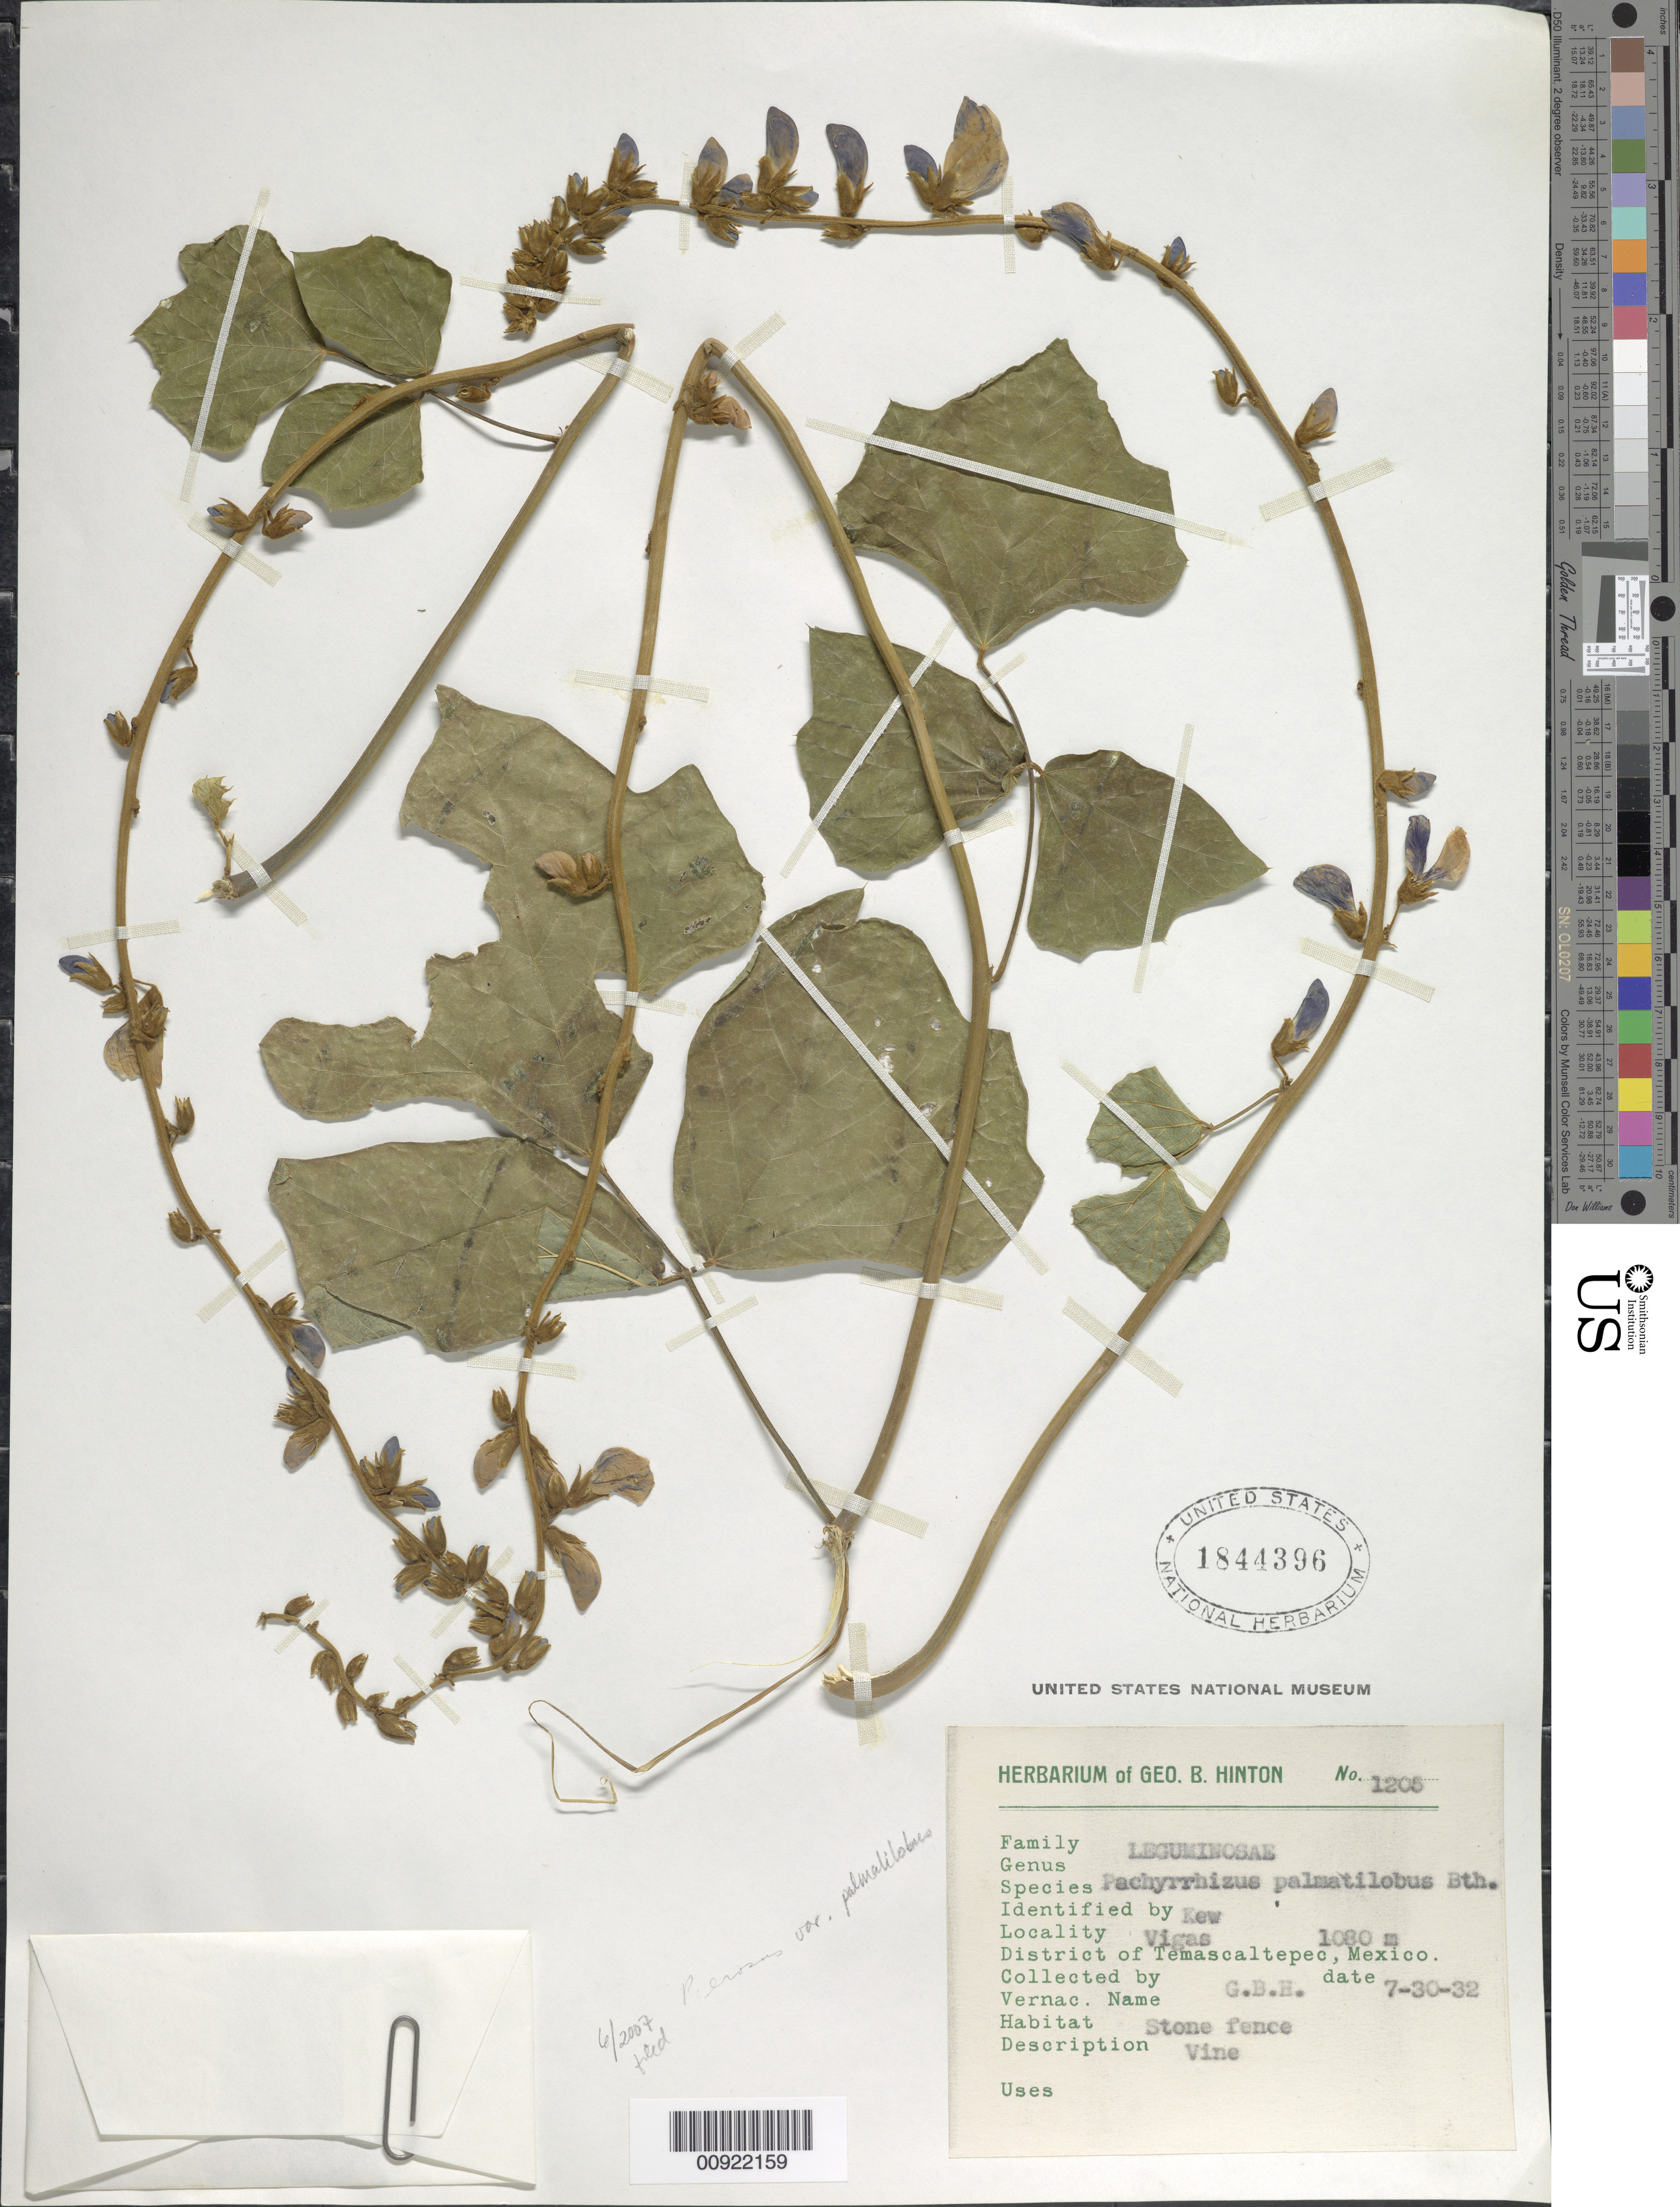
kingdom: Plantae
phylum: Tracheophyta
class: Magnoliopsida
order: Fabales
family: Fabaceae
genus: Pachyrhizus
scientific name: Pachyrhizus erosus var. palmatilobus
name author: (L.) Urb.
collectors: G. B. Hinton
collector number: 1205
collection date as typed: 30 Jul 1932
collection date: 1932-07-30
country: Mexico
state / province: México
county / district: Temascaltepec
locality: Vigas, District of Temascaltepec, State of Mexico.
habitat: Stone fence.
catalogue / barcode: US 1844396